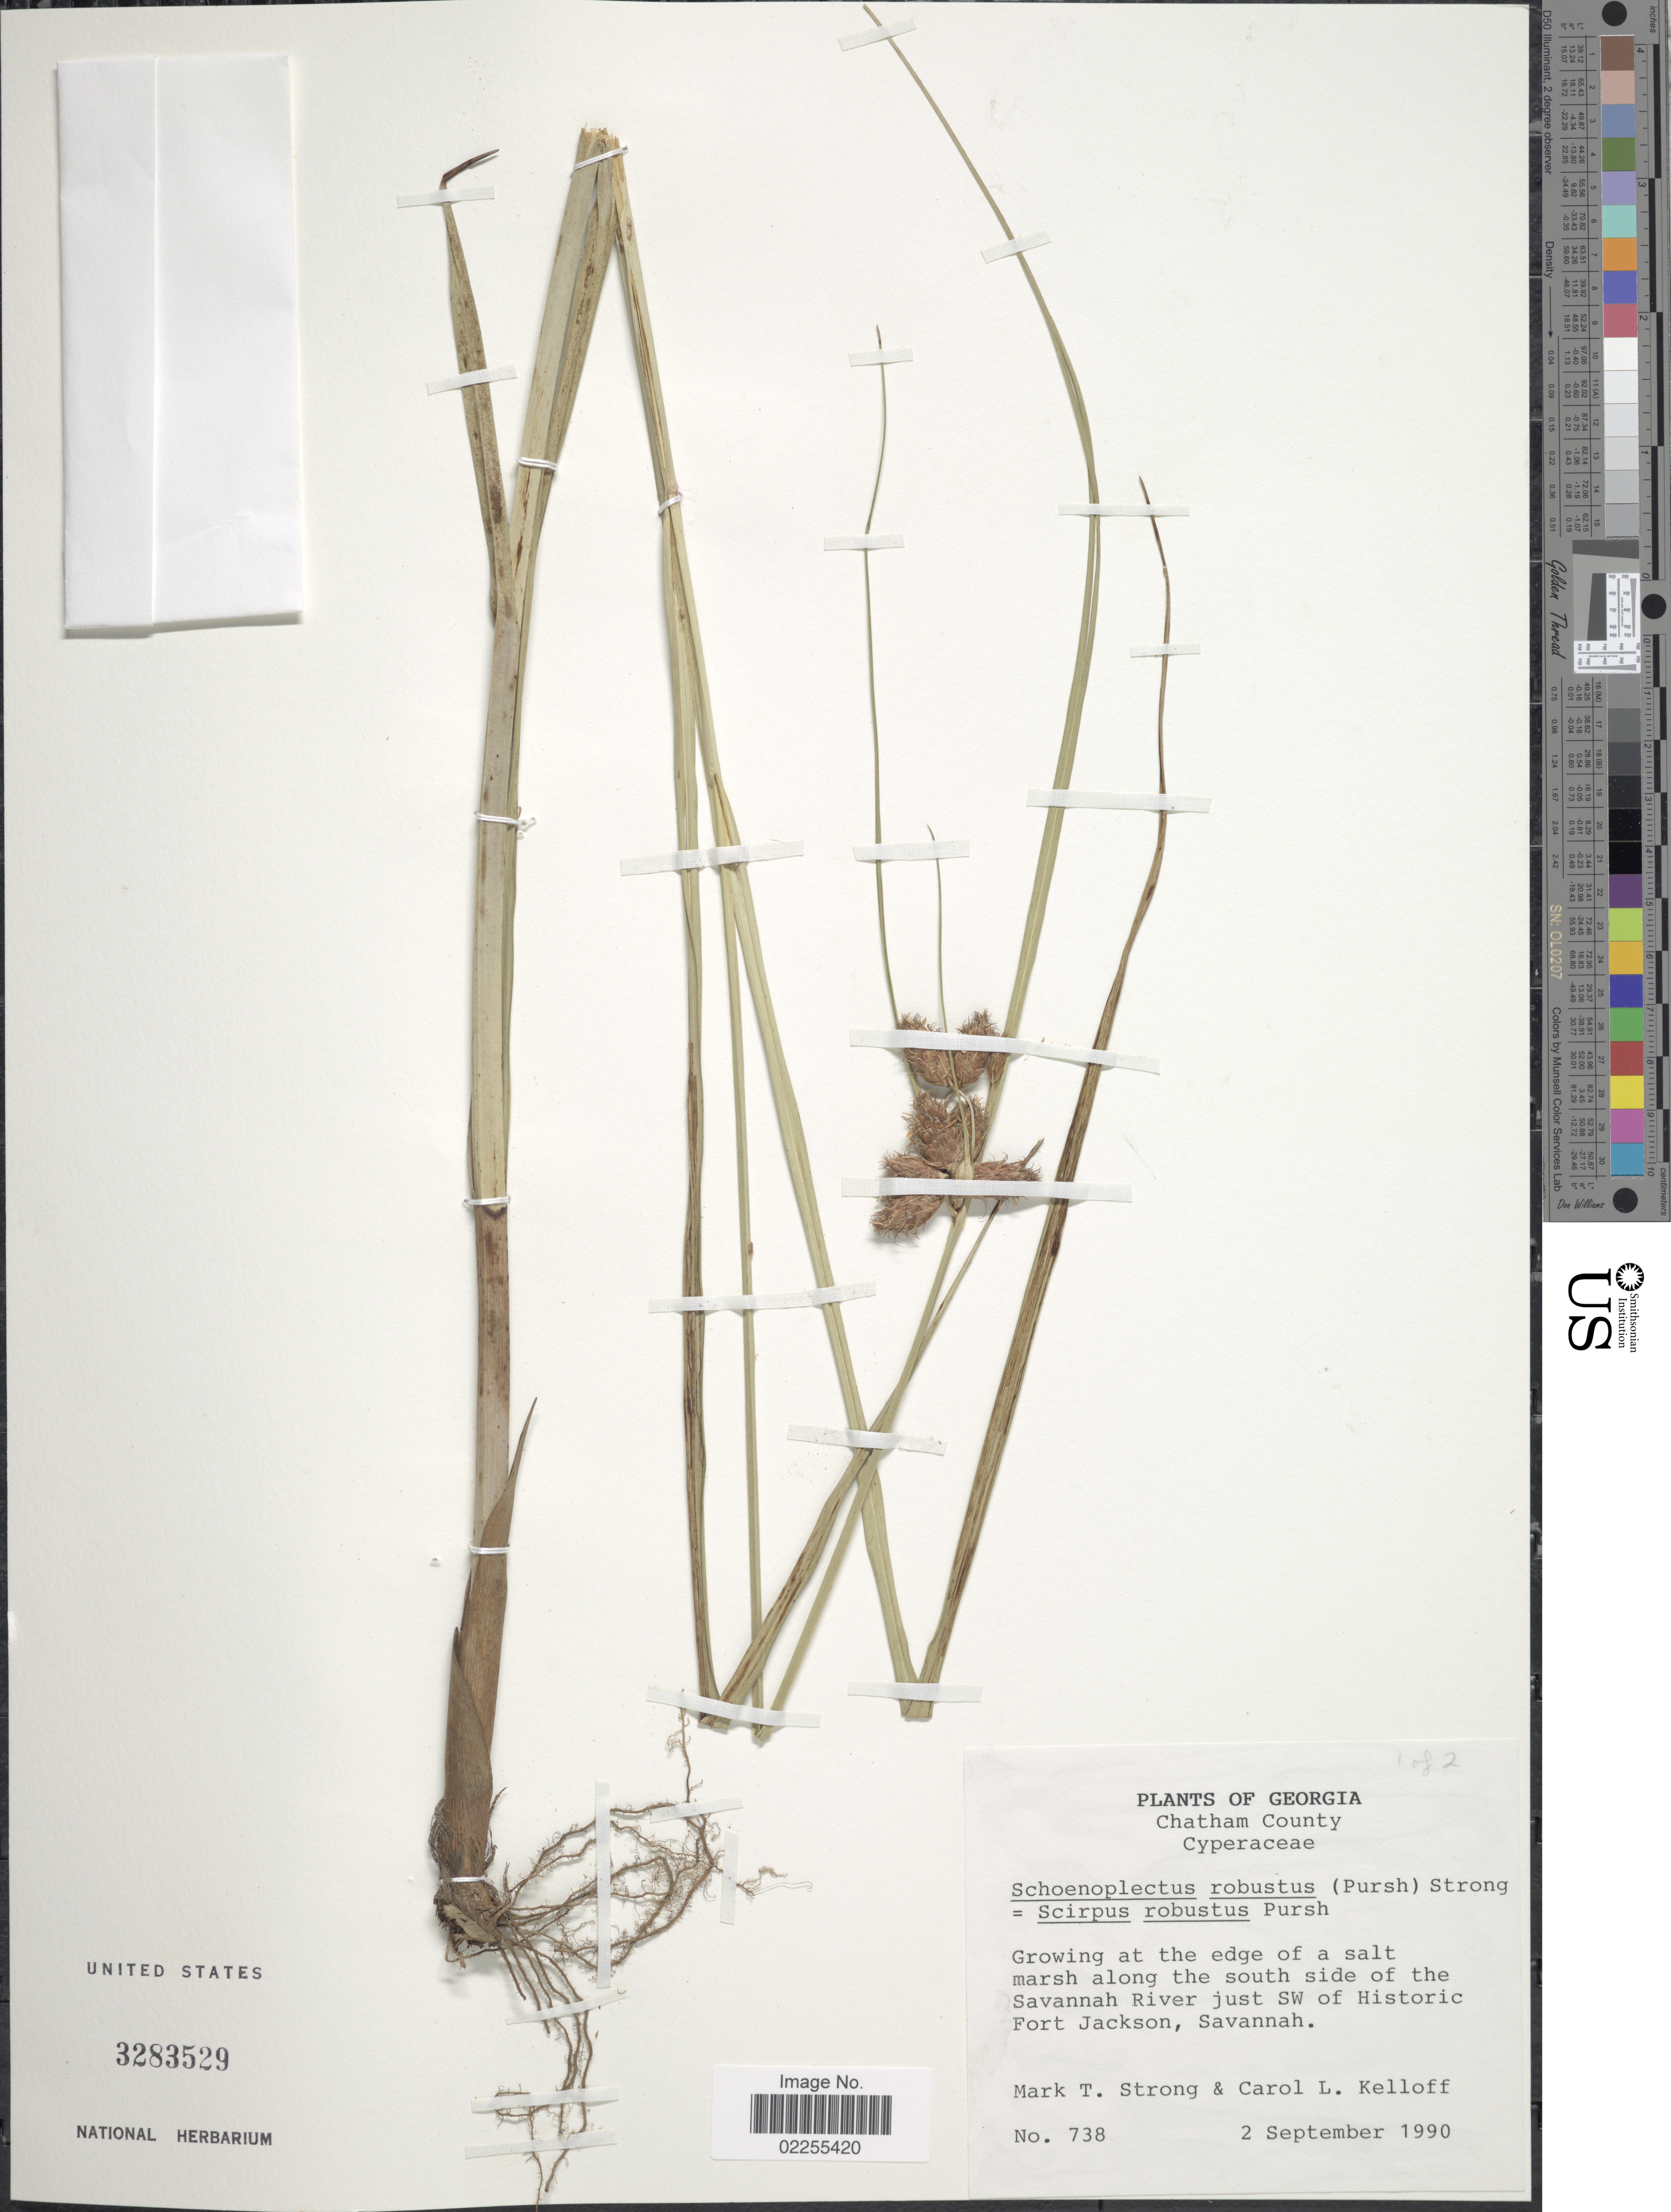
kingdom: Plantae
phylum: Tracheophyta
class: Liliopsida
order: Poales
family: Cyperaceae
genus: Bolboschoenus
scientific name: Bolboschoenus robustus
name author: (Pursh) Soják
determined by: Strong, M. T., (US), Smithsonian Institution - National Museum of Natural History (UNITED STATES)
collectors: M. T. Strong & C. L. Kelloff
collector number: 738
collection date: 1990-09-02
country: United States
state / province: Georgia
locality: Chatham County, at the edge of a salt marsh along the south side of the Savannah River just SW of Historic Fort Jackson, Savannah.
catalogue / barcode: US 3283529